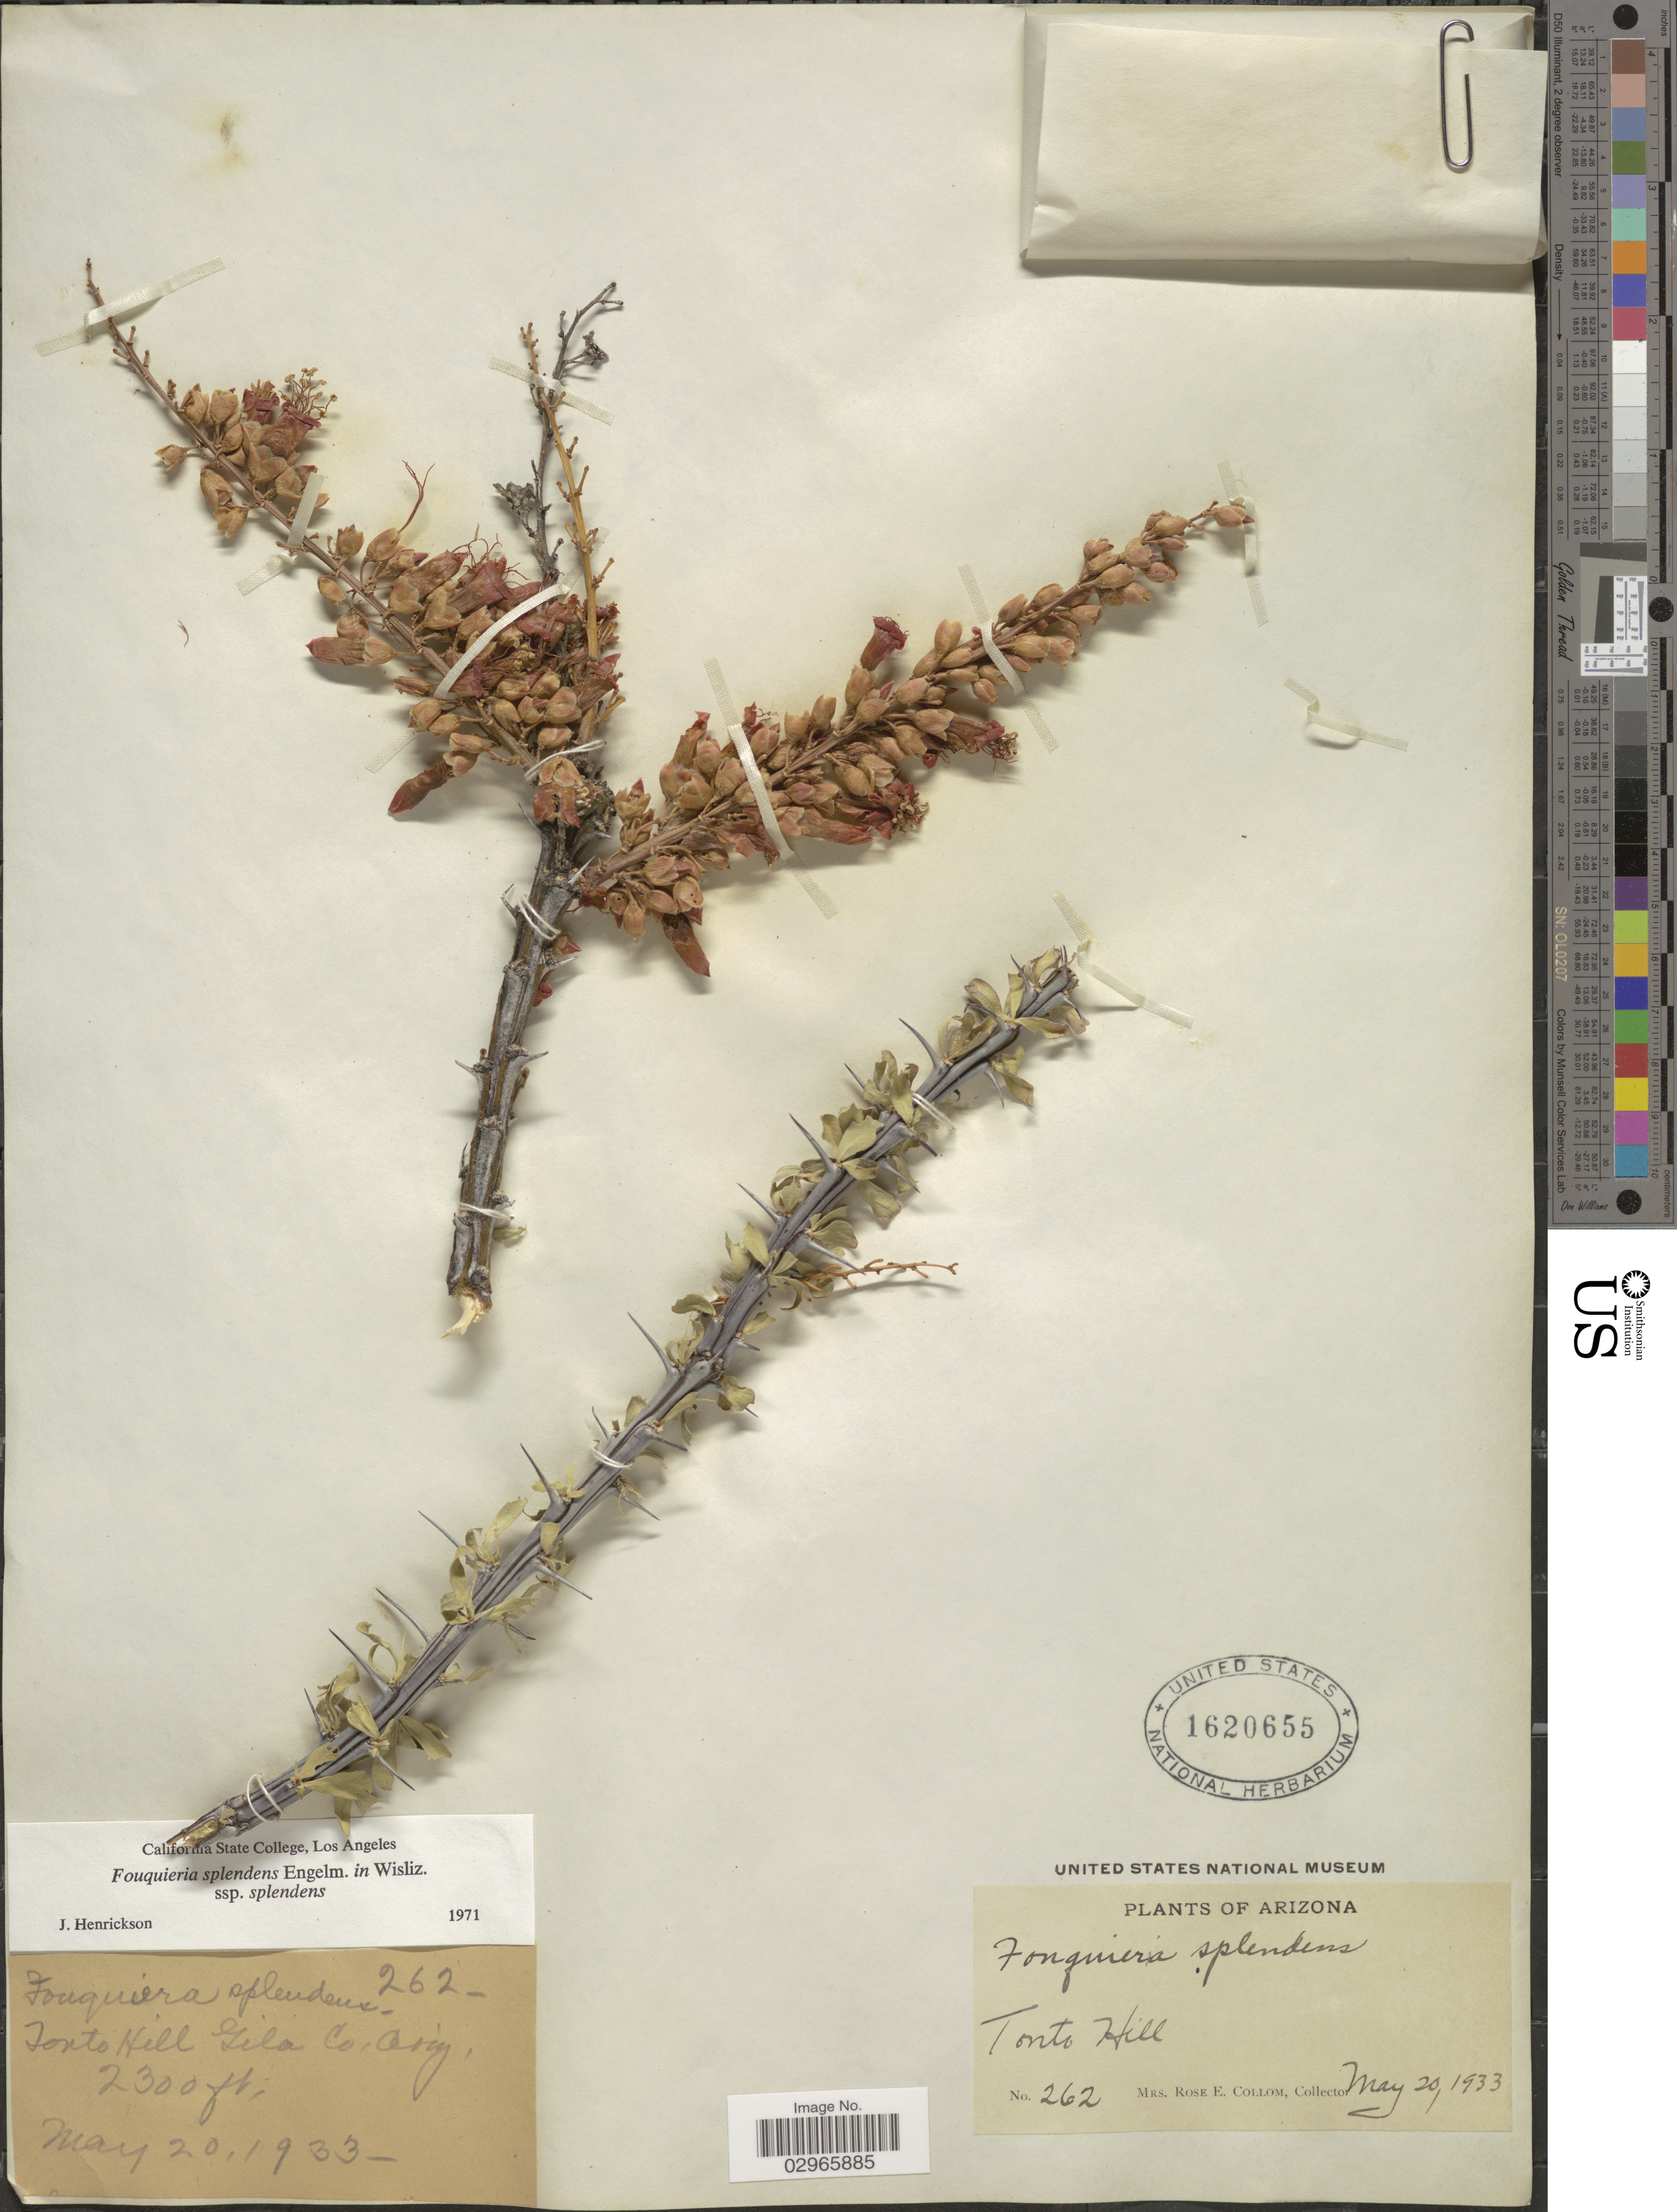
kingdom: Plantae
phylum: Tracheophyta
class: Magnoliopsida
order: Ericales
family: Fouquieriaceae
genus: Fouquieria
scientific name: Fouquieria splendens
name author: Engelm.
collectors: R. E. Collom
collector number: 262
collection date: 1933-05-20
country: United States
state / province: Arizona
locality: Tonto Hill. Gila Co.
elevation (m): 701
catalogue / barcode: US 1620655